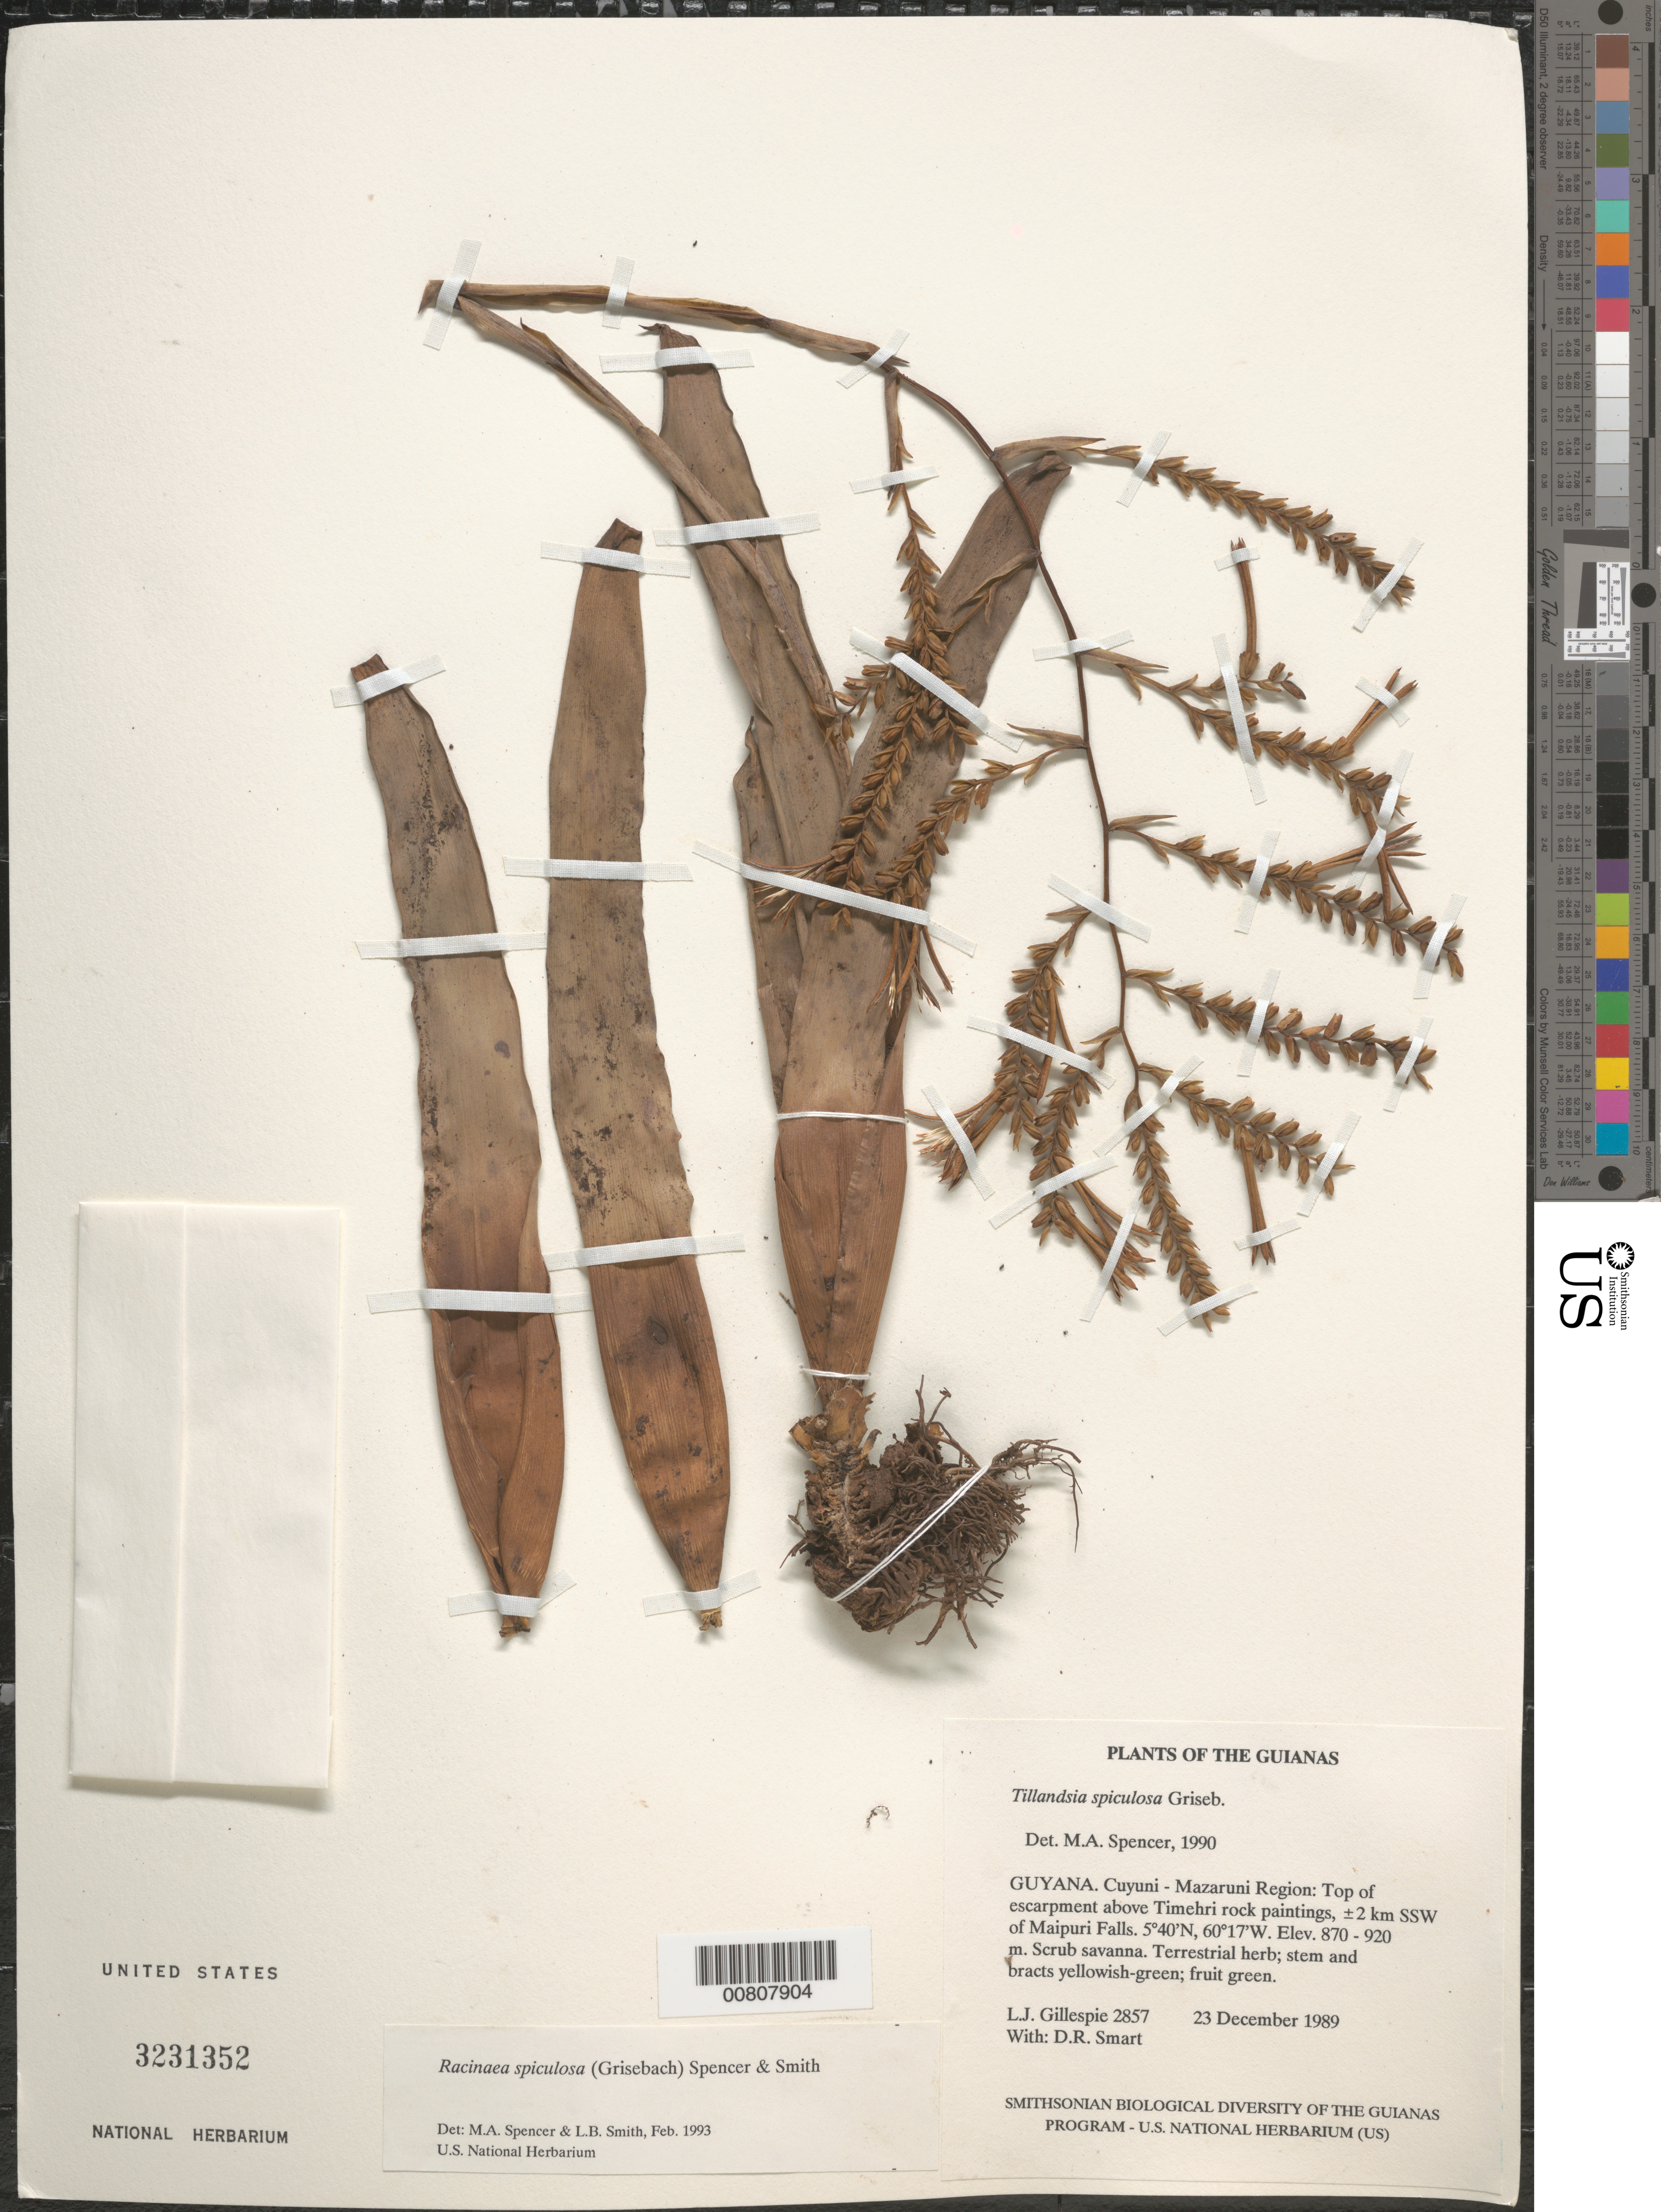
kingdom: Plantae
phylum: Tracheophyta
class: Liliopsida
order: Poales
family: Bromeliaceae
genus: Tillandsia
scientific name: Tillandsia spiculosa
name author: Griseb.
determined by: Spencer, M. A.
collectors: L. J. Gillespie & D. R. Smart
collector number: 2857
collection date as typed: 23 December 1989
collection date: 1989-12-23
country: Guyana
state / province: Cuyuni-Mazaruni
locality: Top of escarpment above Timehri rock paintings, ±2 km SSW of Maipuri Falls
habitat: Scrub savanna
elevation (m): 870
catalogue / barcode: US 3231352